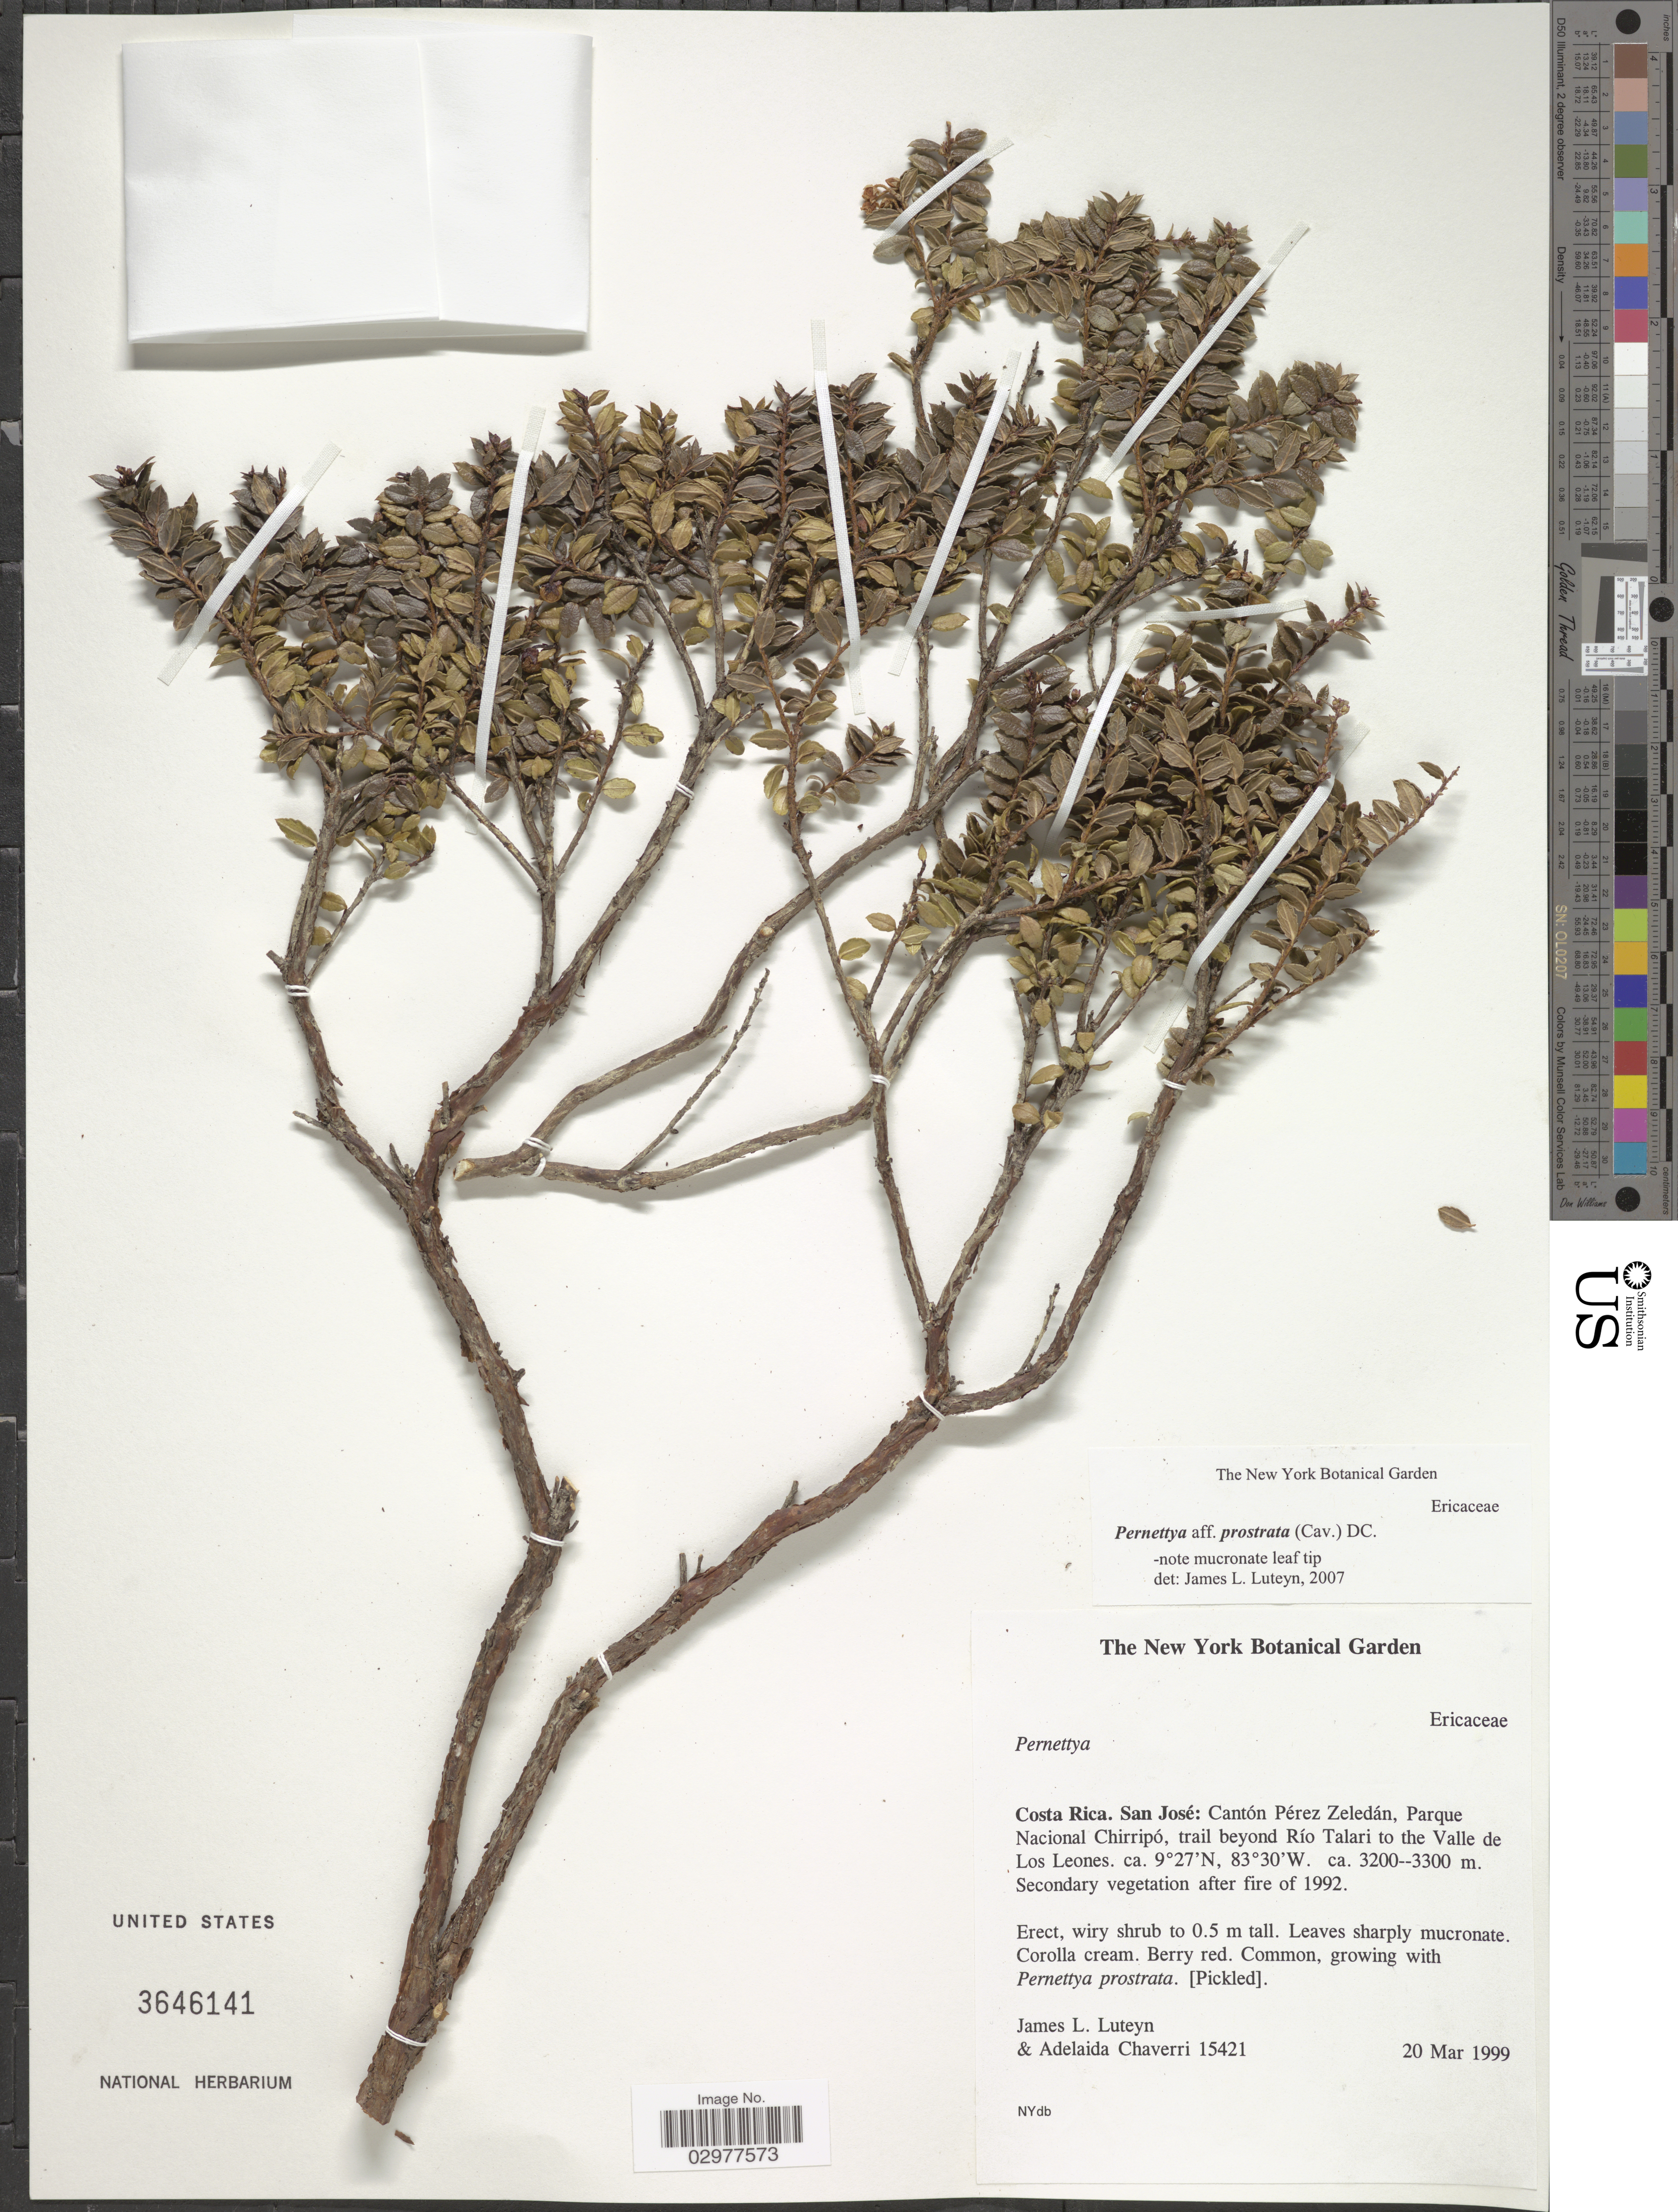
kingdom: Plantae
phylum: Tracheophyta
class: Magnoliopsida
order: Ericales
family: Ericaceae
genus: Pernettya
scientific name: Pernettya prostrata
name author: (Cav.) DC.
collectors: J. Luteyn & A. Chaverri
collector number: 15421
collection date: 1999-03-20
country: Costa Rica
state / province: San José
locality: Cantón Pérez Zeledán, Parque Nacional Chirripó, trail beyond Río Talari to the Valle de Los Leones.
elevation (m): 3200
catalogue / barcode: US 3646141